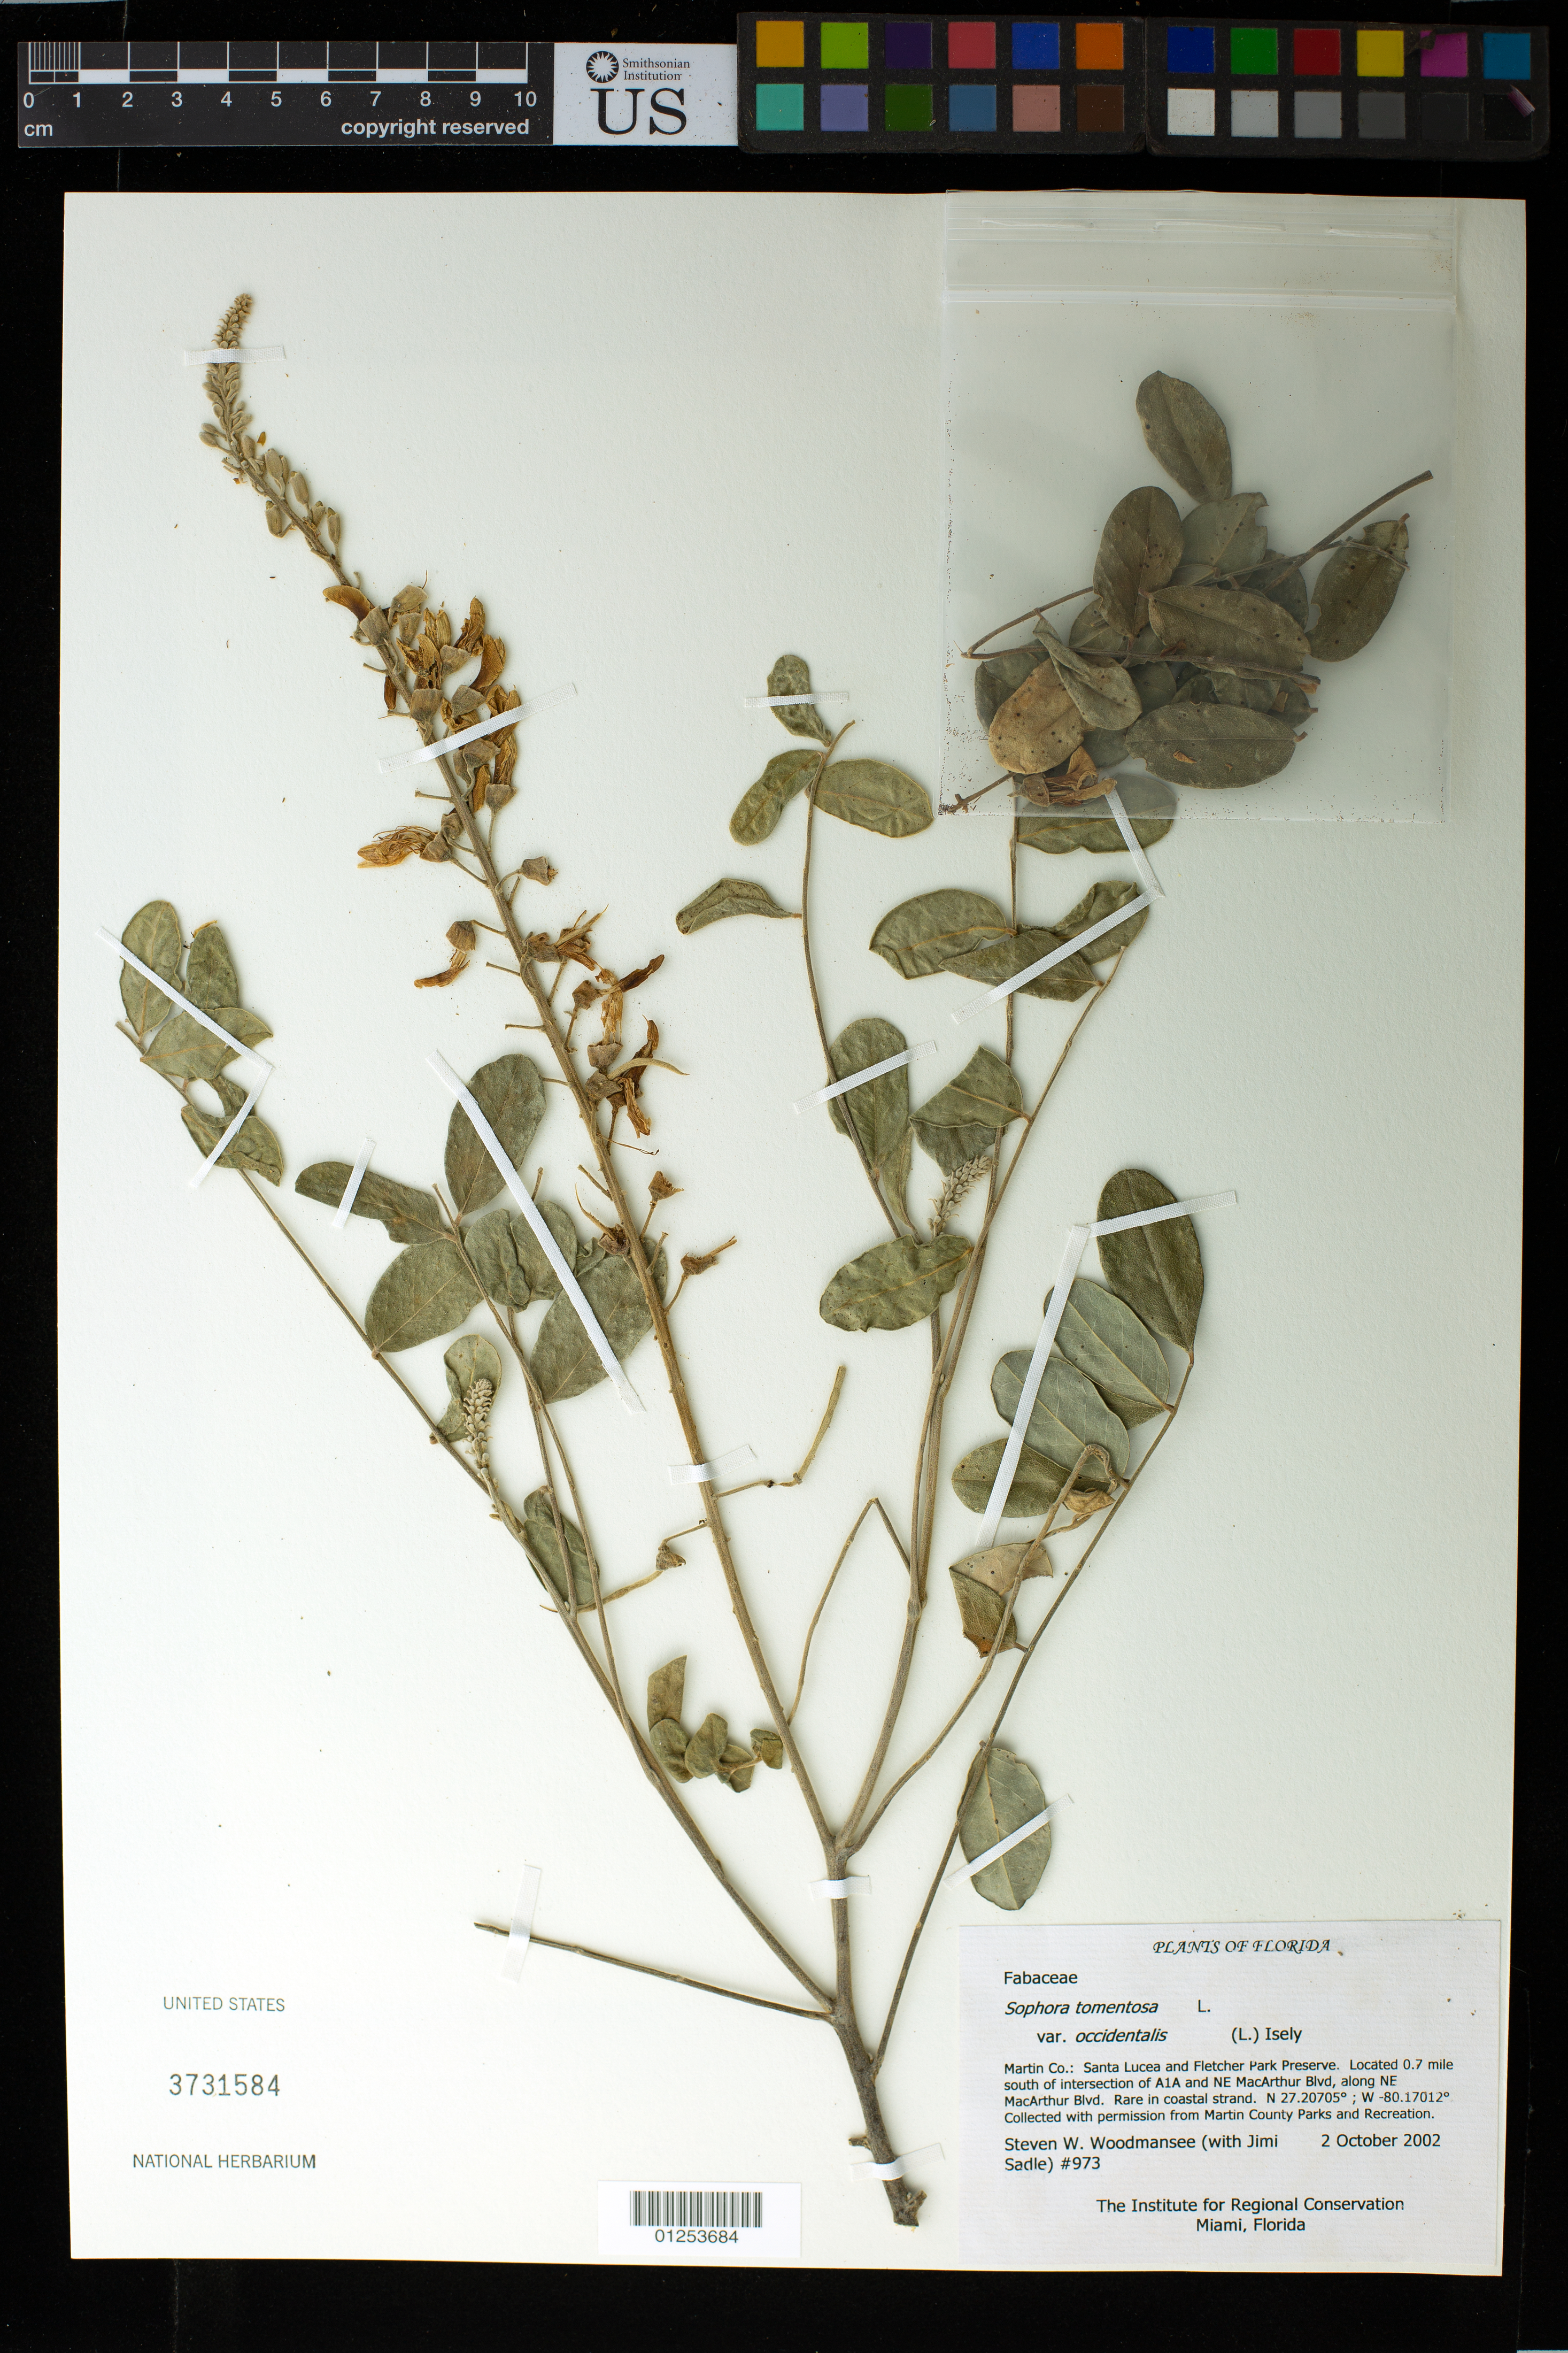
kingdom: Plantae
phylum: Tracheophyta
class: Magnoliopsida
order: Fabales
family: Fabaceae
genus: Sophora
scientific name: Sophora tomentosa var. occidentalis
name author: L.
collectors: S. Woodmansee & J. Sadle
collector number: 973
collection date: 2002-10-02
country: United States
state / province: Florida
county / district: Martin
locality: Marin Co.: Santa Lucea and Fletcher Park Preserve. Located 0.7 mile south of intersection of A1A and NE MacArthur Blvd, along NE MacArthur Blvd. Rare in coastal strand.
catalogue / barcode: US 3731584